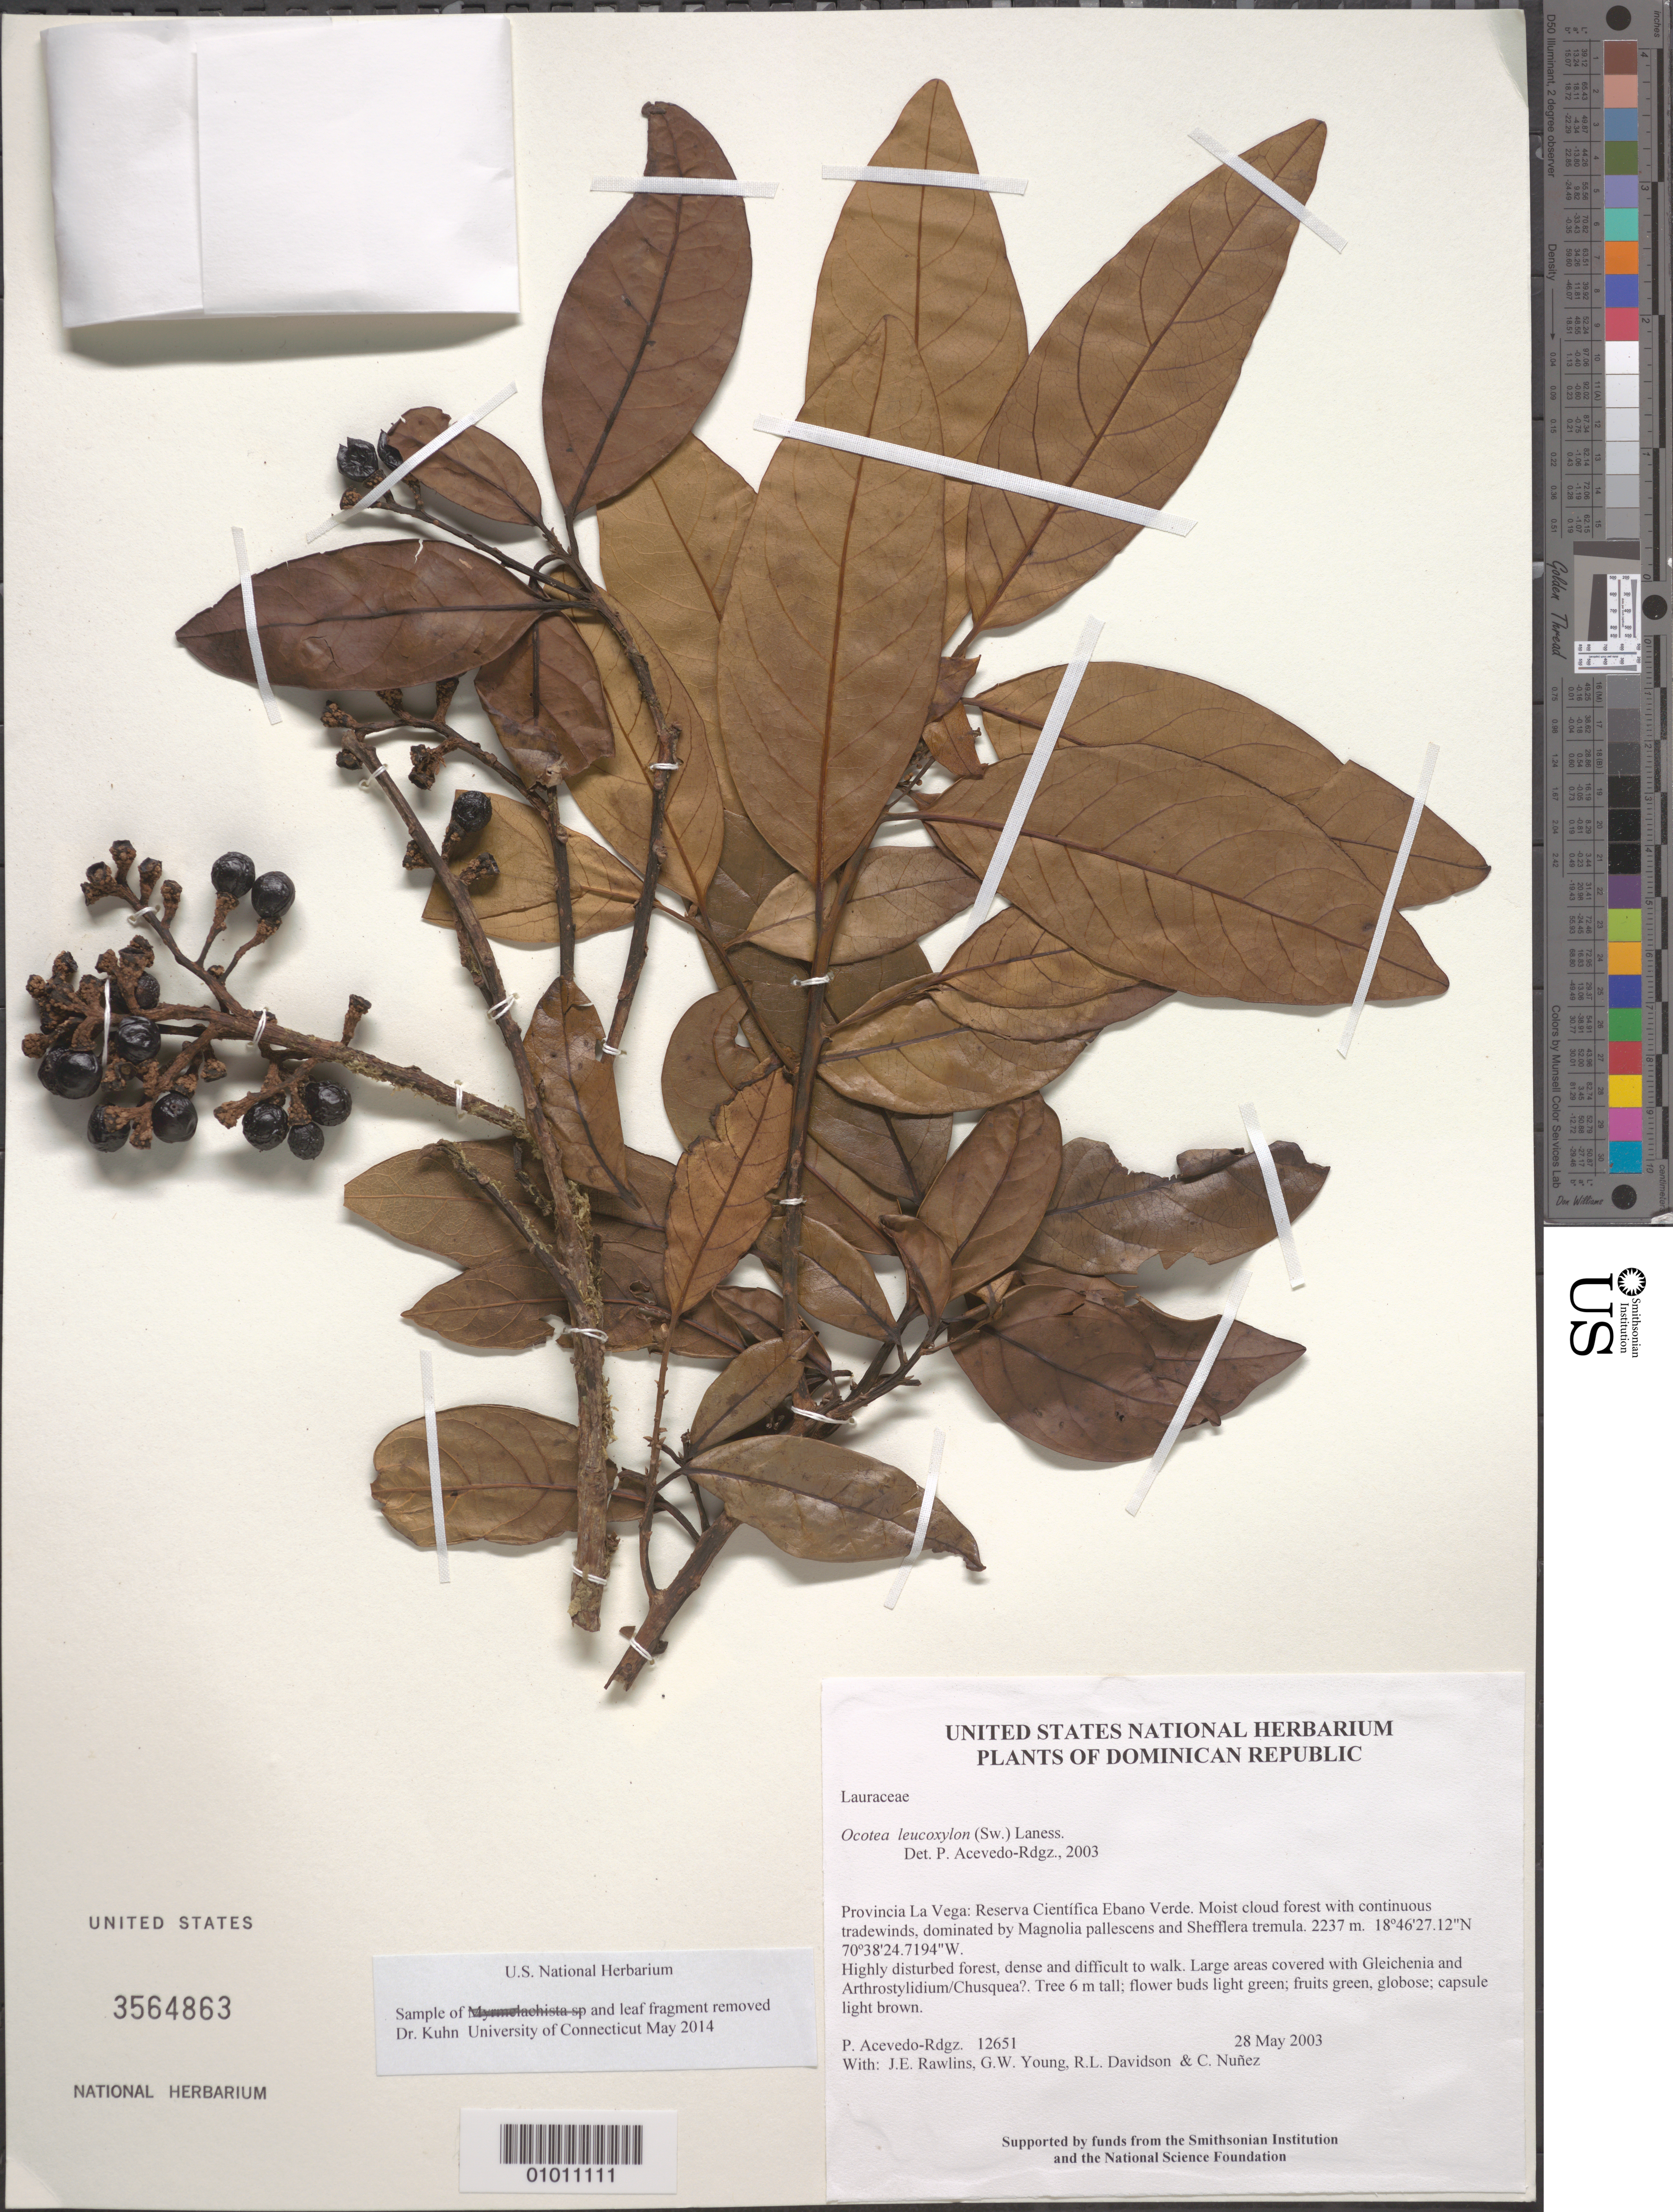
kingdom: Plantae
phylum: Tracheophyta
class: Magnoliopsida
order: Laurales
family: Lauraceae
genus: Ocotea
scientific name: Ocotea leucoxylon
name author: (Sw.) Laness.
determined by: Acevedo-Rodríguez, P., (BOT), Smithsonian Institution - National Museum of Natural History (UNITED STATES)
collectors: P. Acevedo-Rodr., J. Rawlins, G. Young, R. Davidson & C. Nunez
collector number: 12651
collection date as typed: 28 May 2003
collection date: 2003-05-28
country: Dominican Republic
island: Hispaniola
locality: Provincia La Vega: Reserva Científica Ebano Verde. Moist cloud forest with continuous tradewinds, dominated by Magnolia pallescens and Shefflera tremula.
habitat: Highly disturbed forest, dense and difficult to walk. Large areas covered with Gleichenia and Arthrostylidium/Chusquea?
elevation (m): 2237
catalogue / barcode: US 3564863